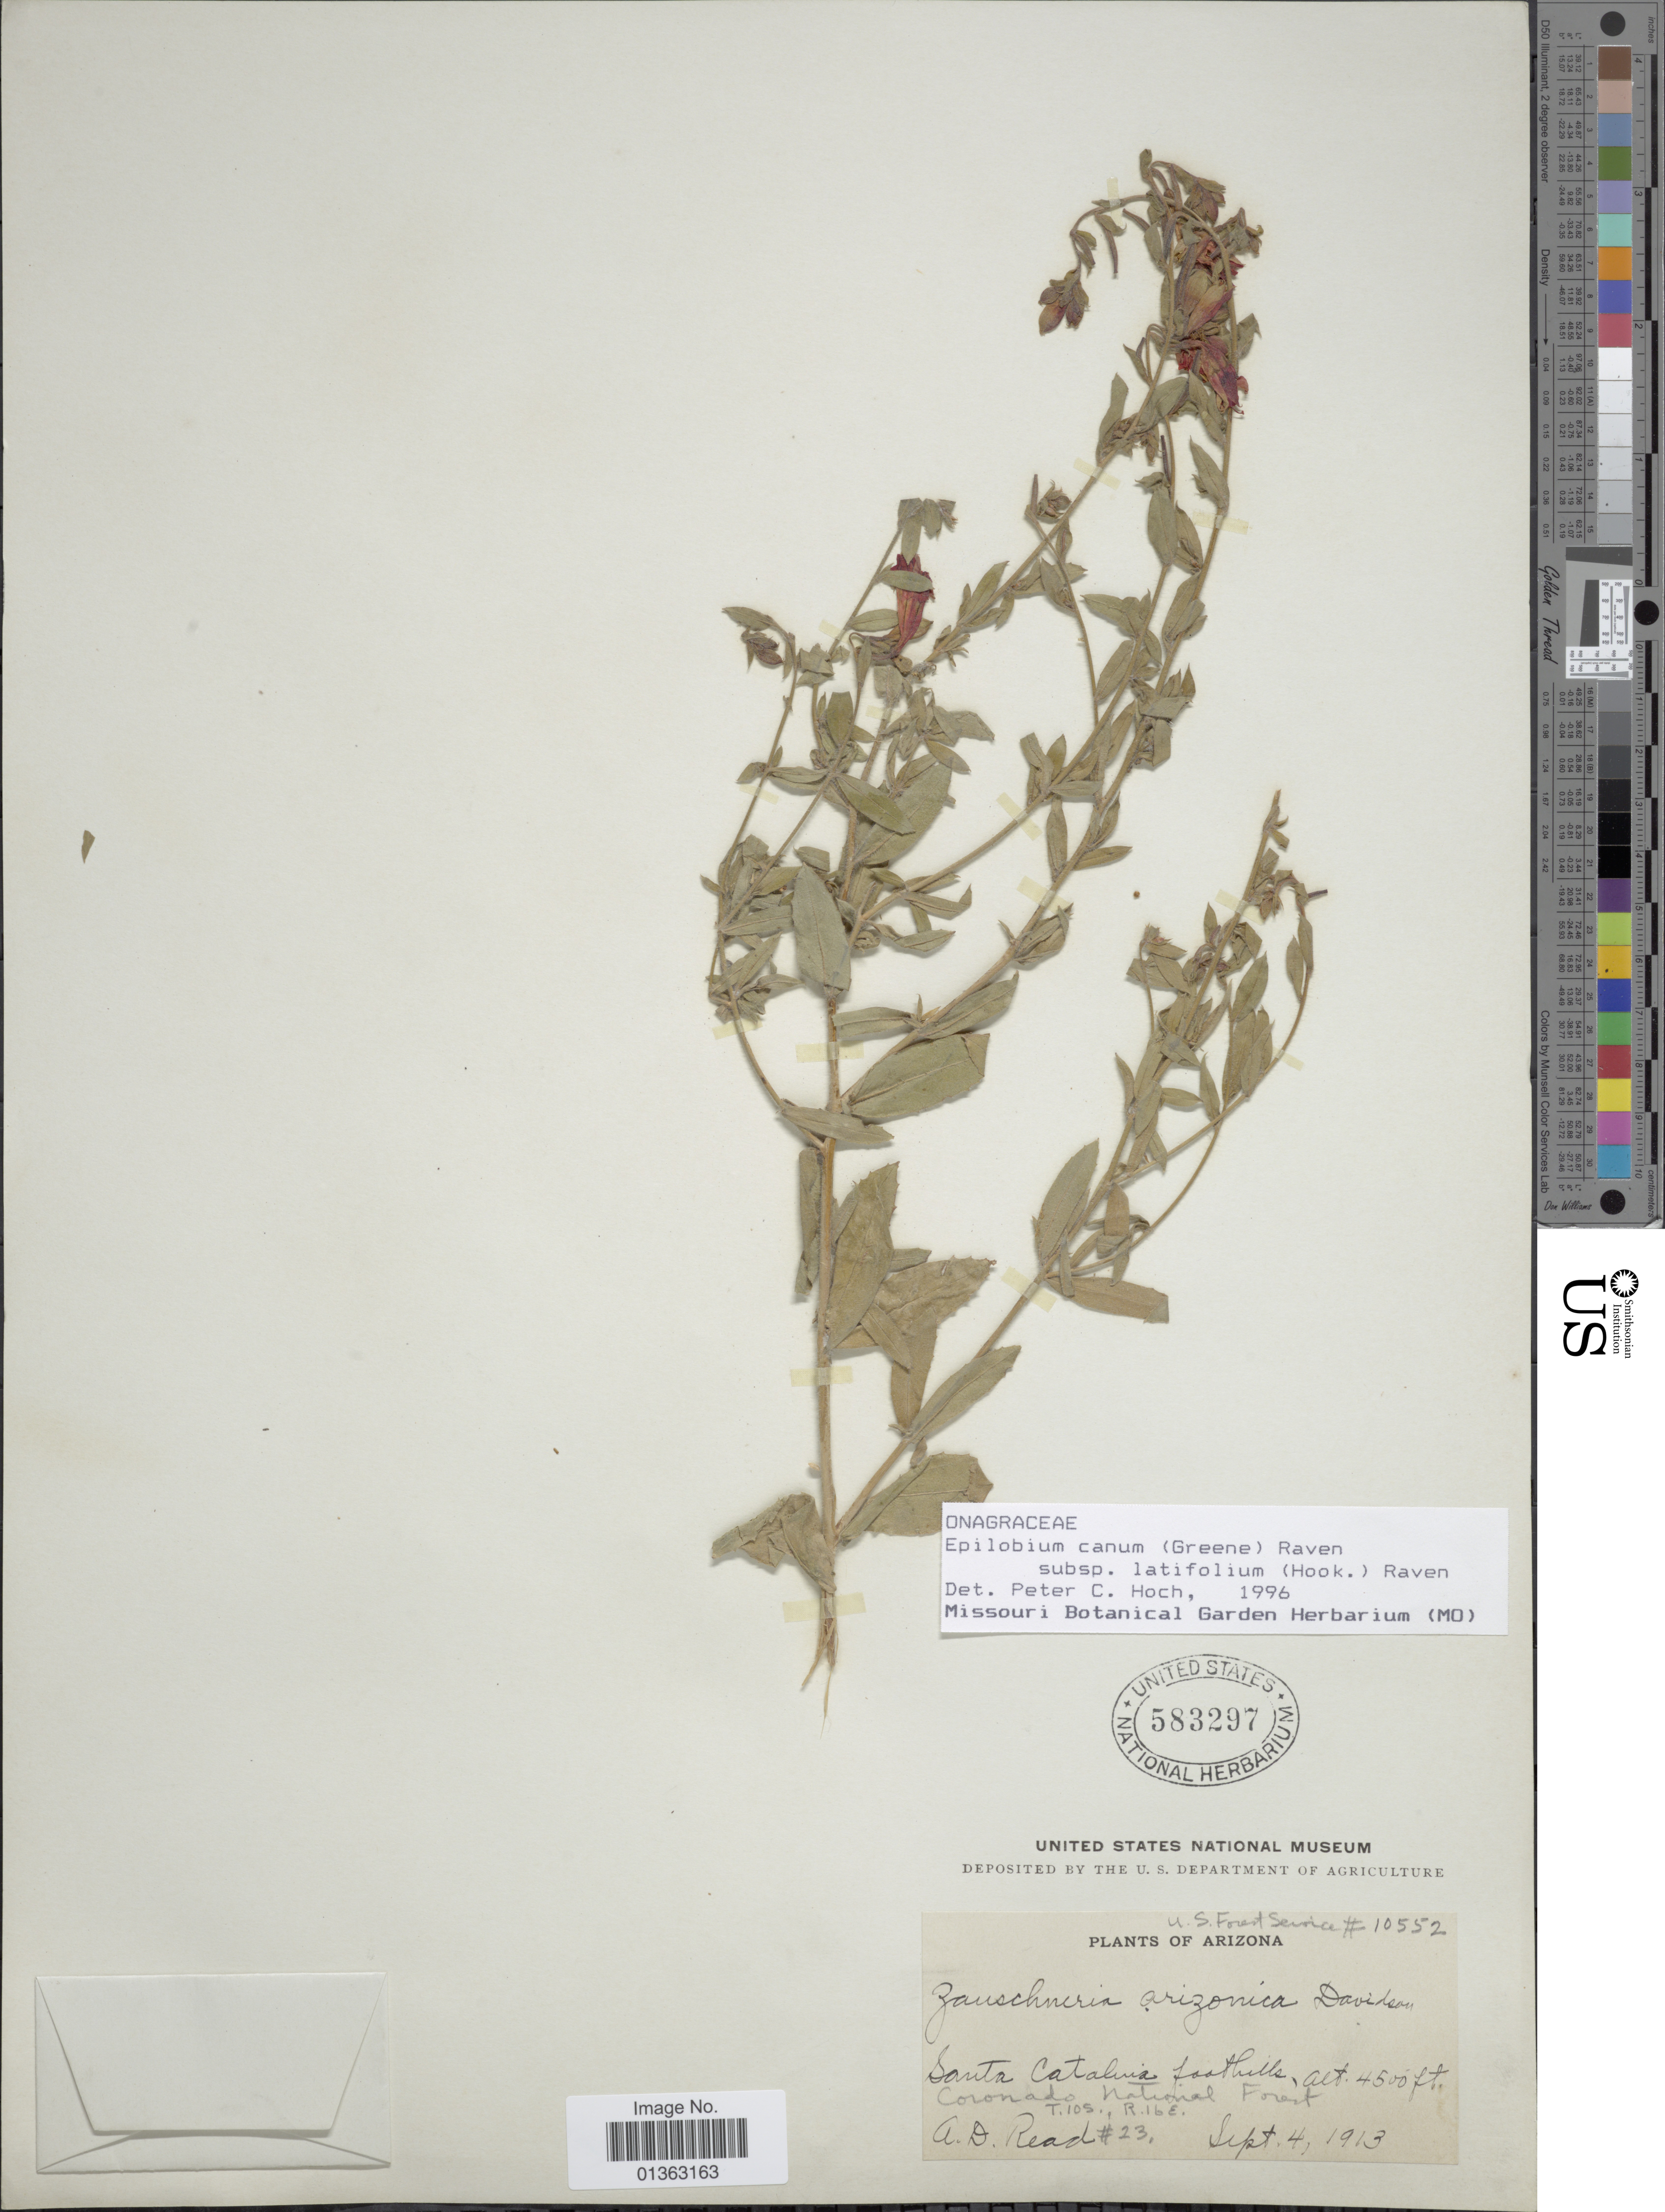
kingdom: Plantae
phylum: Tracheophyta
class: Magnoliopsida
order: Myrtales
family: Onagraceae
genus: Epilobium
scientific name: Epilobium canum subsp. latifolium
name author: (Hook.) P.H. Raven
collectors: A. D. Read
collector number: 23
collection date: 1913-09-04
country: United States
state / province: Arizona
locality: Santa Catalina, foothills, Coronado National Forest.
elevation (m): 1372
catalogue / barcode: US 583297